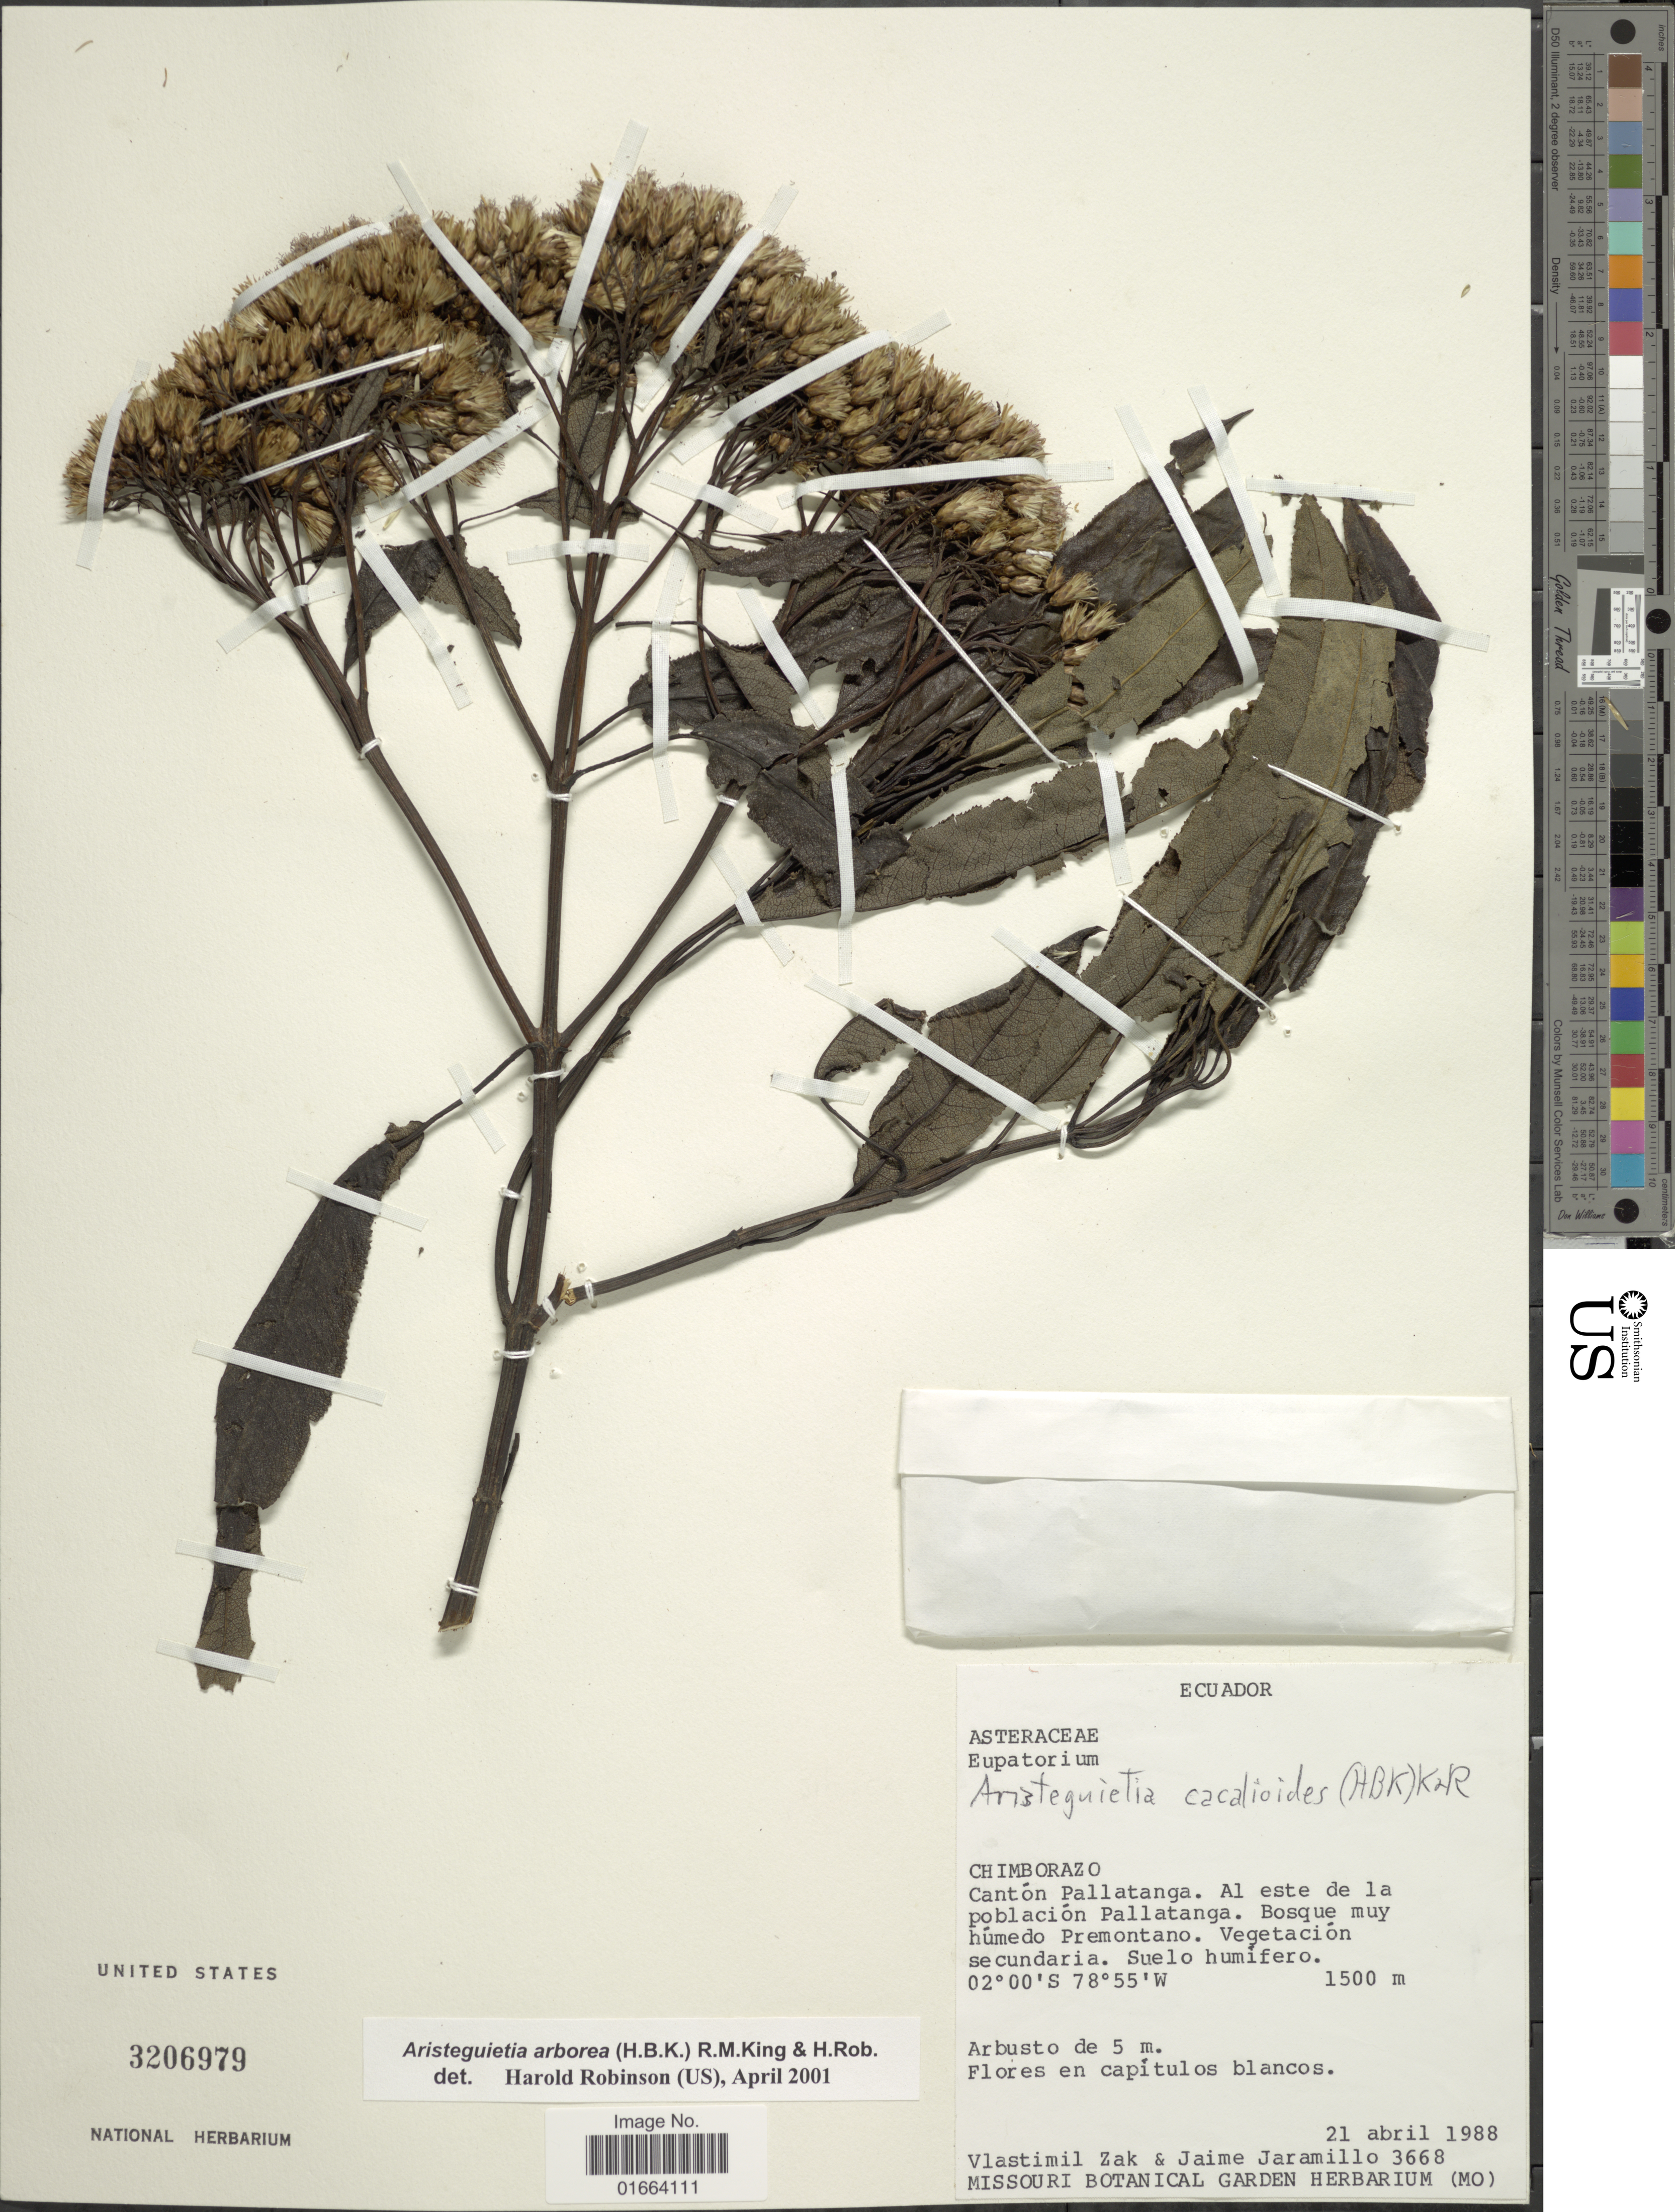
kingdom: Plantae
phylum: Tracheophyta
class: Magnoliopsida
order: Asterales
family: Asteraceae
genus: Aristeguietia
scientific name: Aristeguietia arborea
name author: (Kunth) R.M. King & H. Rob.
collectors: V. Zak & J. Jaramillo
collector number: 3668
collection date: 1988-04-21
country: Ecuador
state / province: Chimborazo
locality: Cantón Pallatanga. Al este de la población Pallatanga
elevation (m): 1500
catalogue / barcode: US 3206979